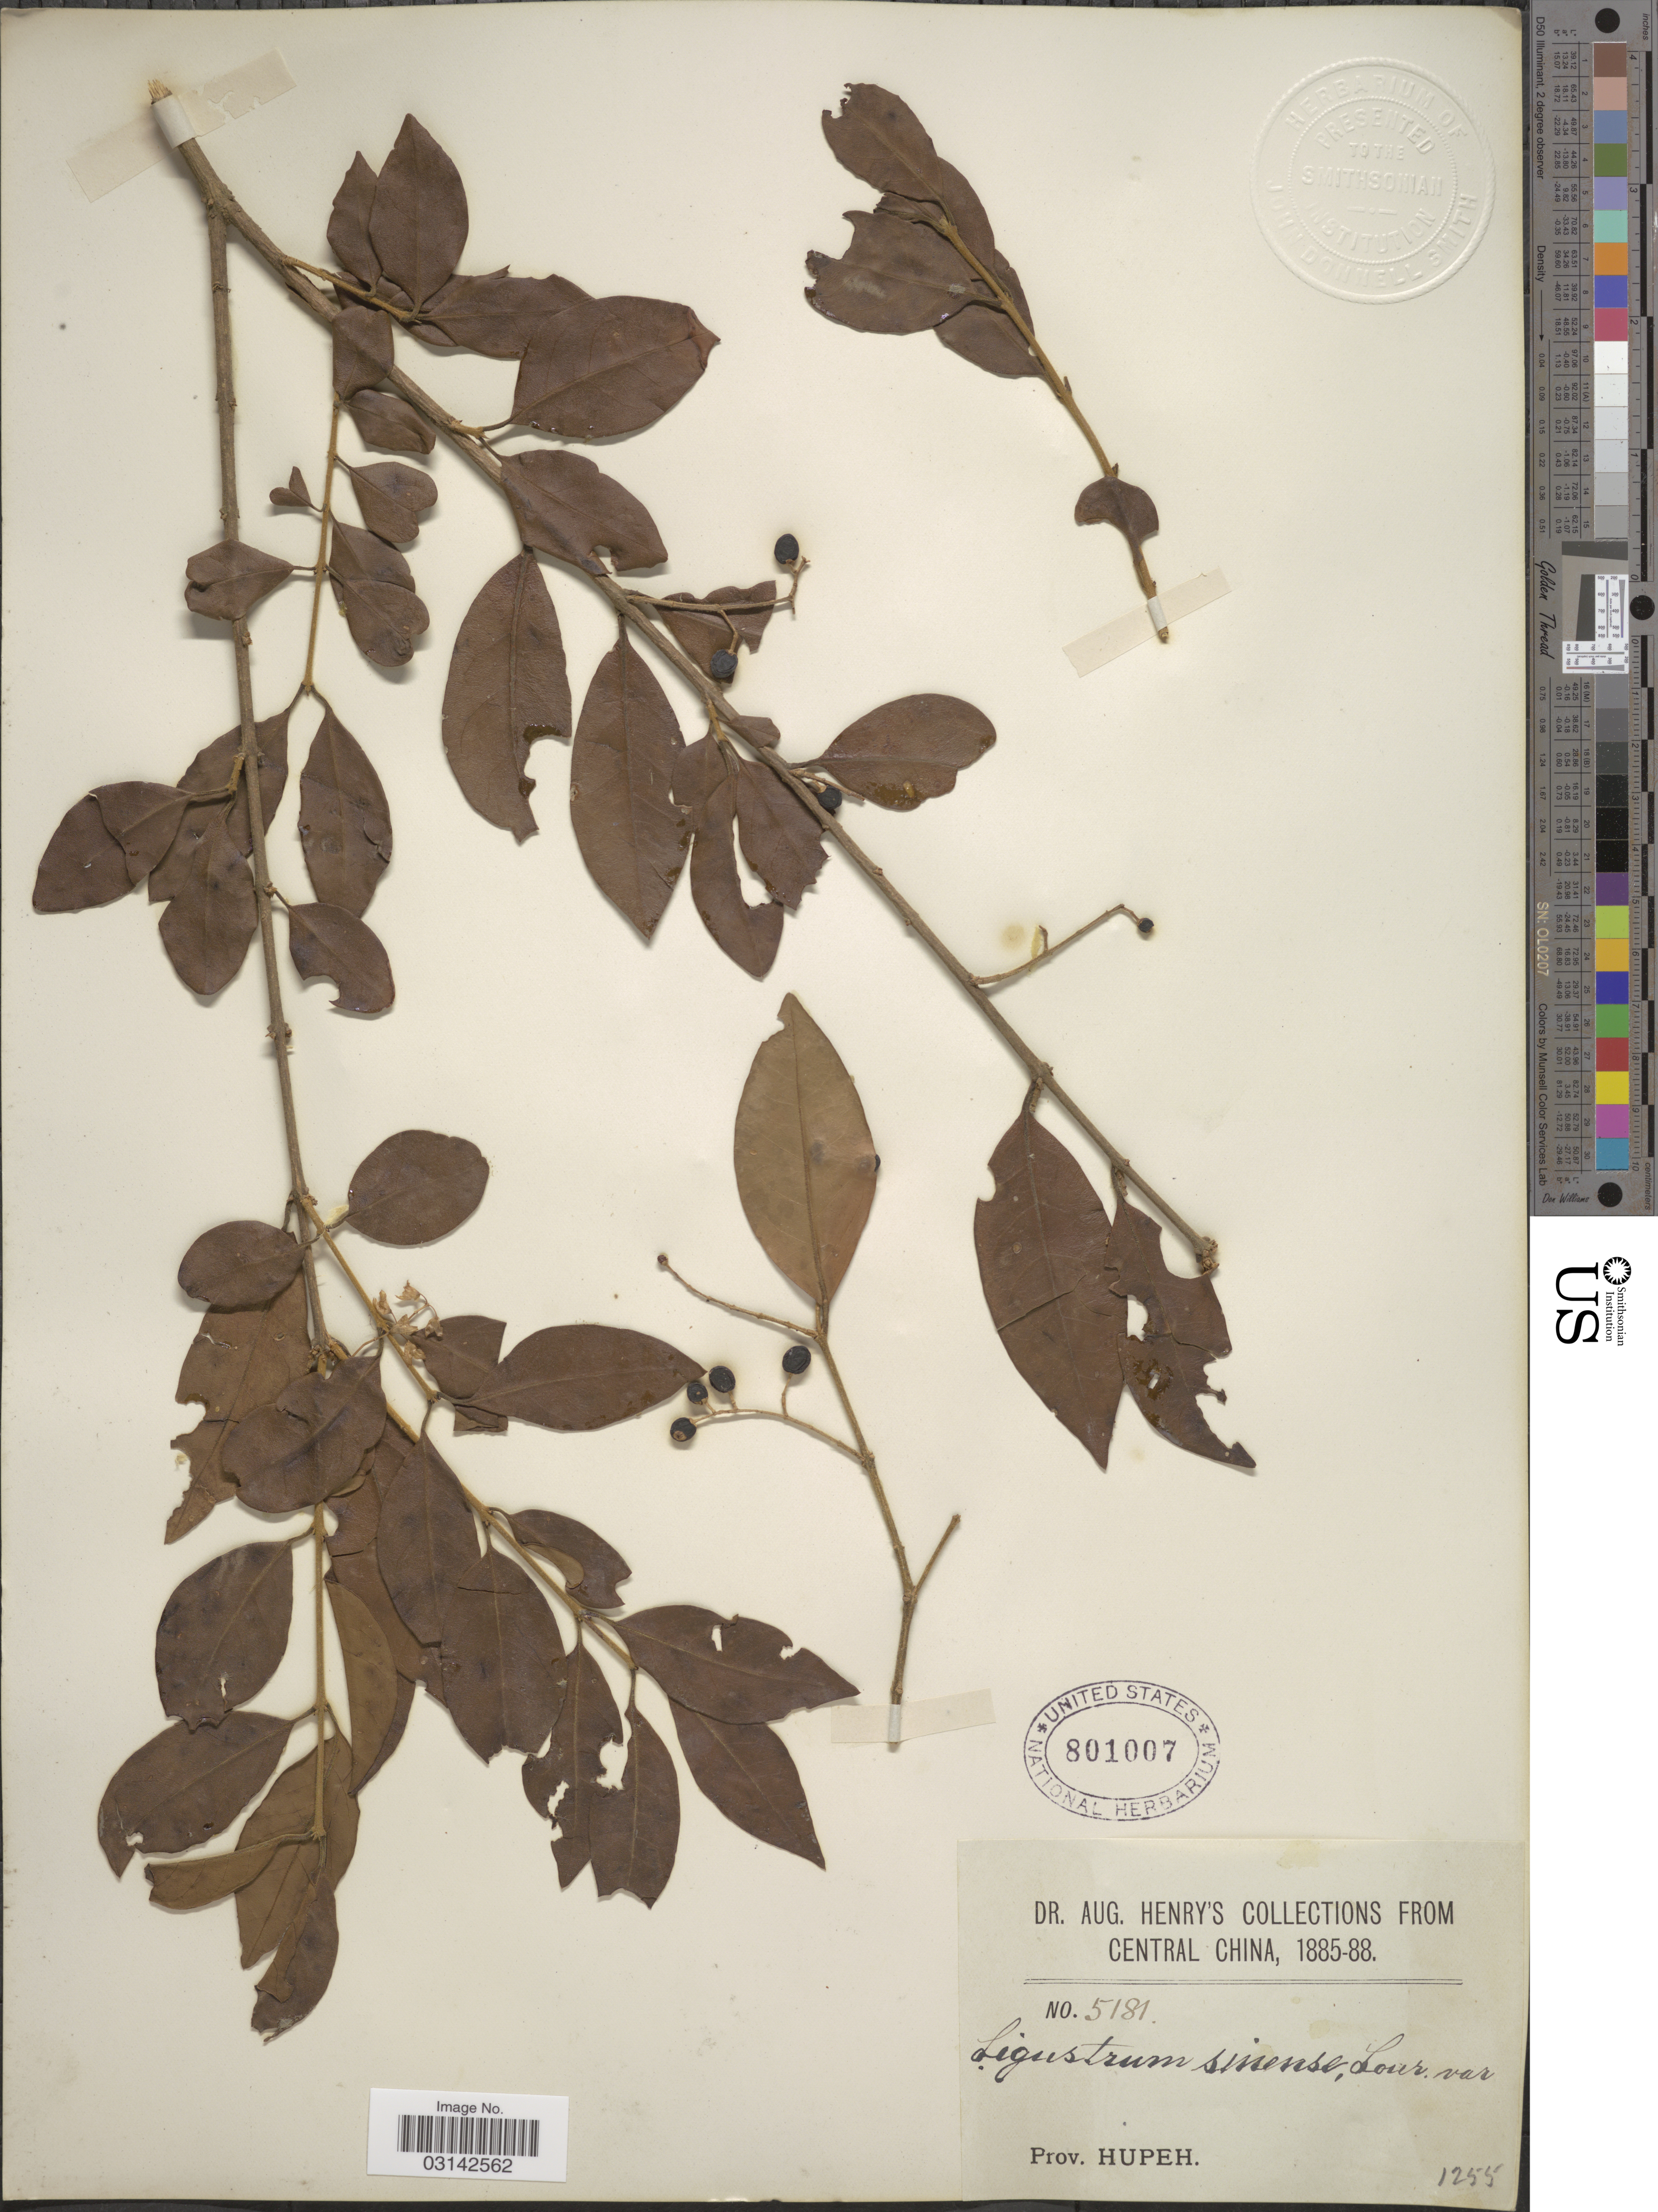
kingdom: Plantae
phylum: Tracheophyta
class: Magnoliopsida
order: Lamiales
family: Oleaceae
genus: Ligustrum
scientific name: Ligustrum sinense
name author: Lour.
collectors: A. Henry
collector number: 5181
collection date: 1885/1888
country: China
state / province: Hubei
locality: Central China, Prov. Hupeh.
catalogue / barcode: US 801007